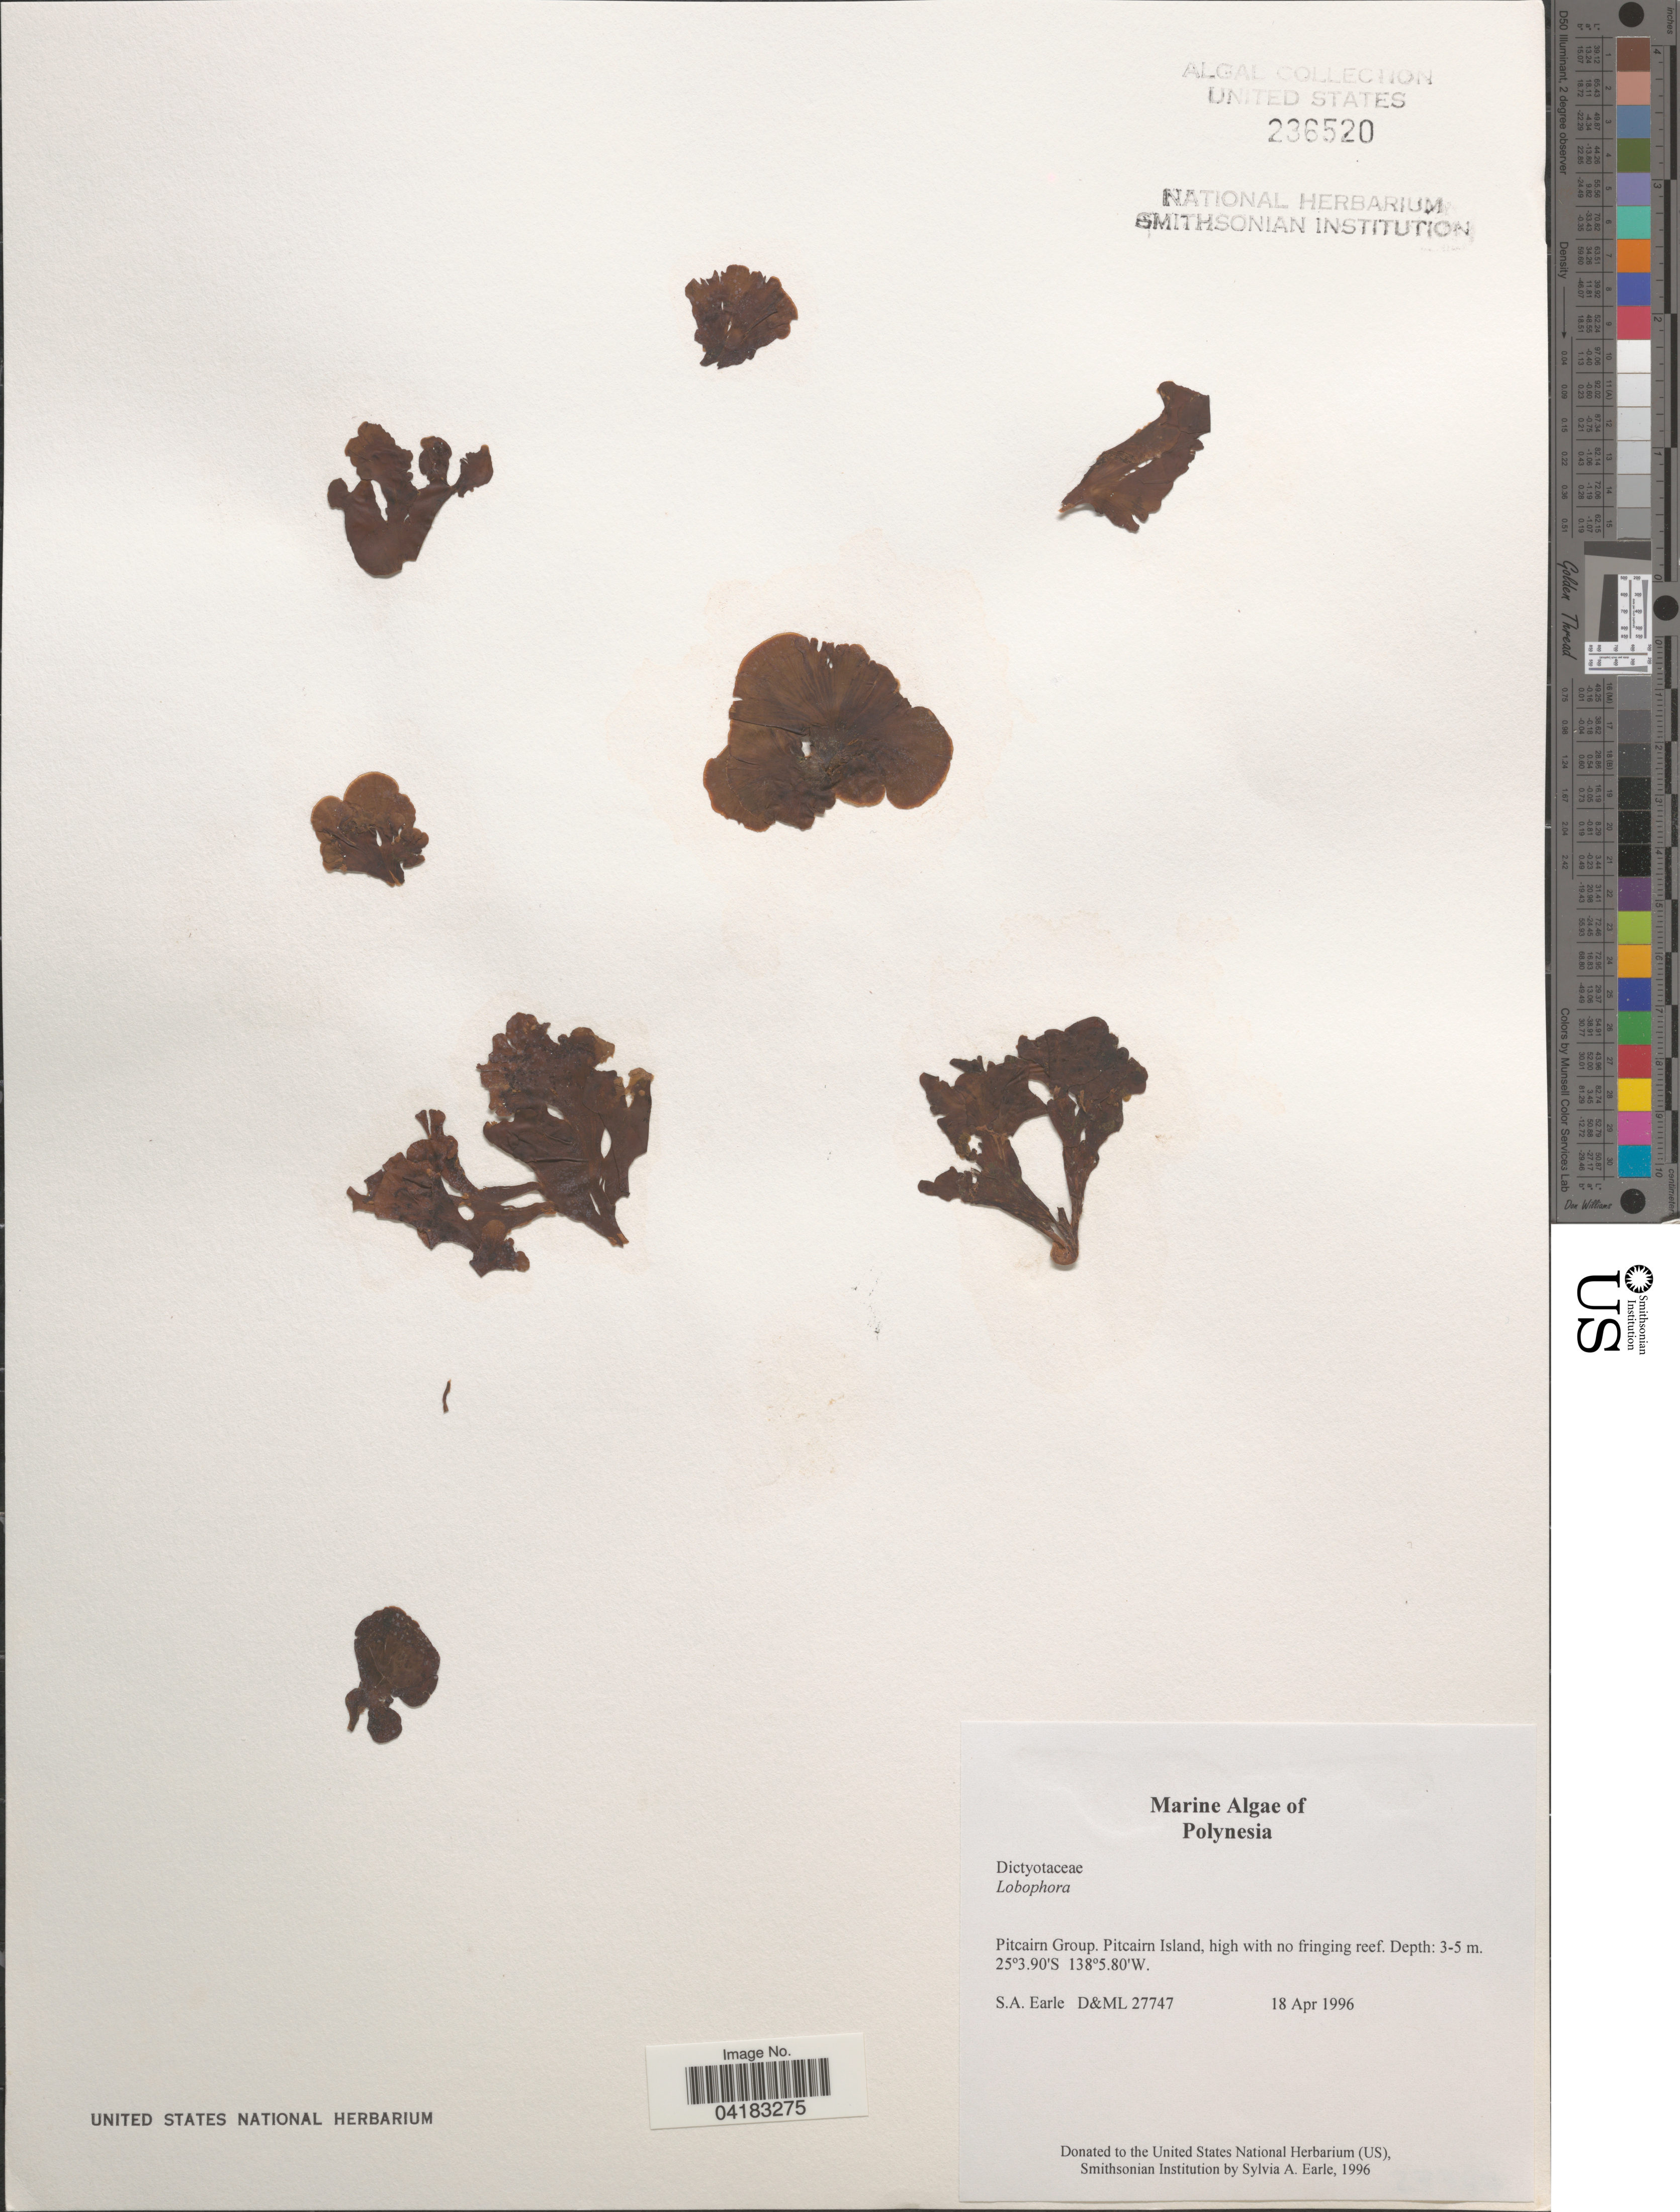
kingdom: Chromista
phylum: Ochrophyta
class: Phaeophyceae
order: Dictyotales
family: Dictyotaceae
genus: Lobophora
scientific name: Lobophora sp.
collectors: S. A. Earle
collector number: D&ML27747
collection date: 1996-04-18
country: Pitcairn Islands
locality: Polynesia. Pitcairn Group. High with no fringing reef.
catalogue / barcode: US 236520